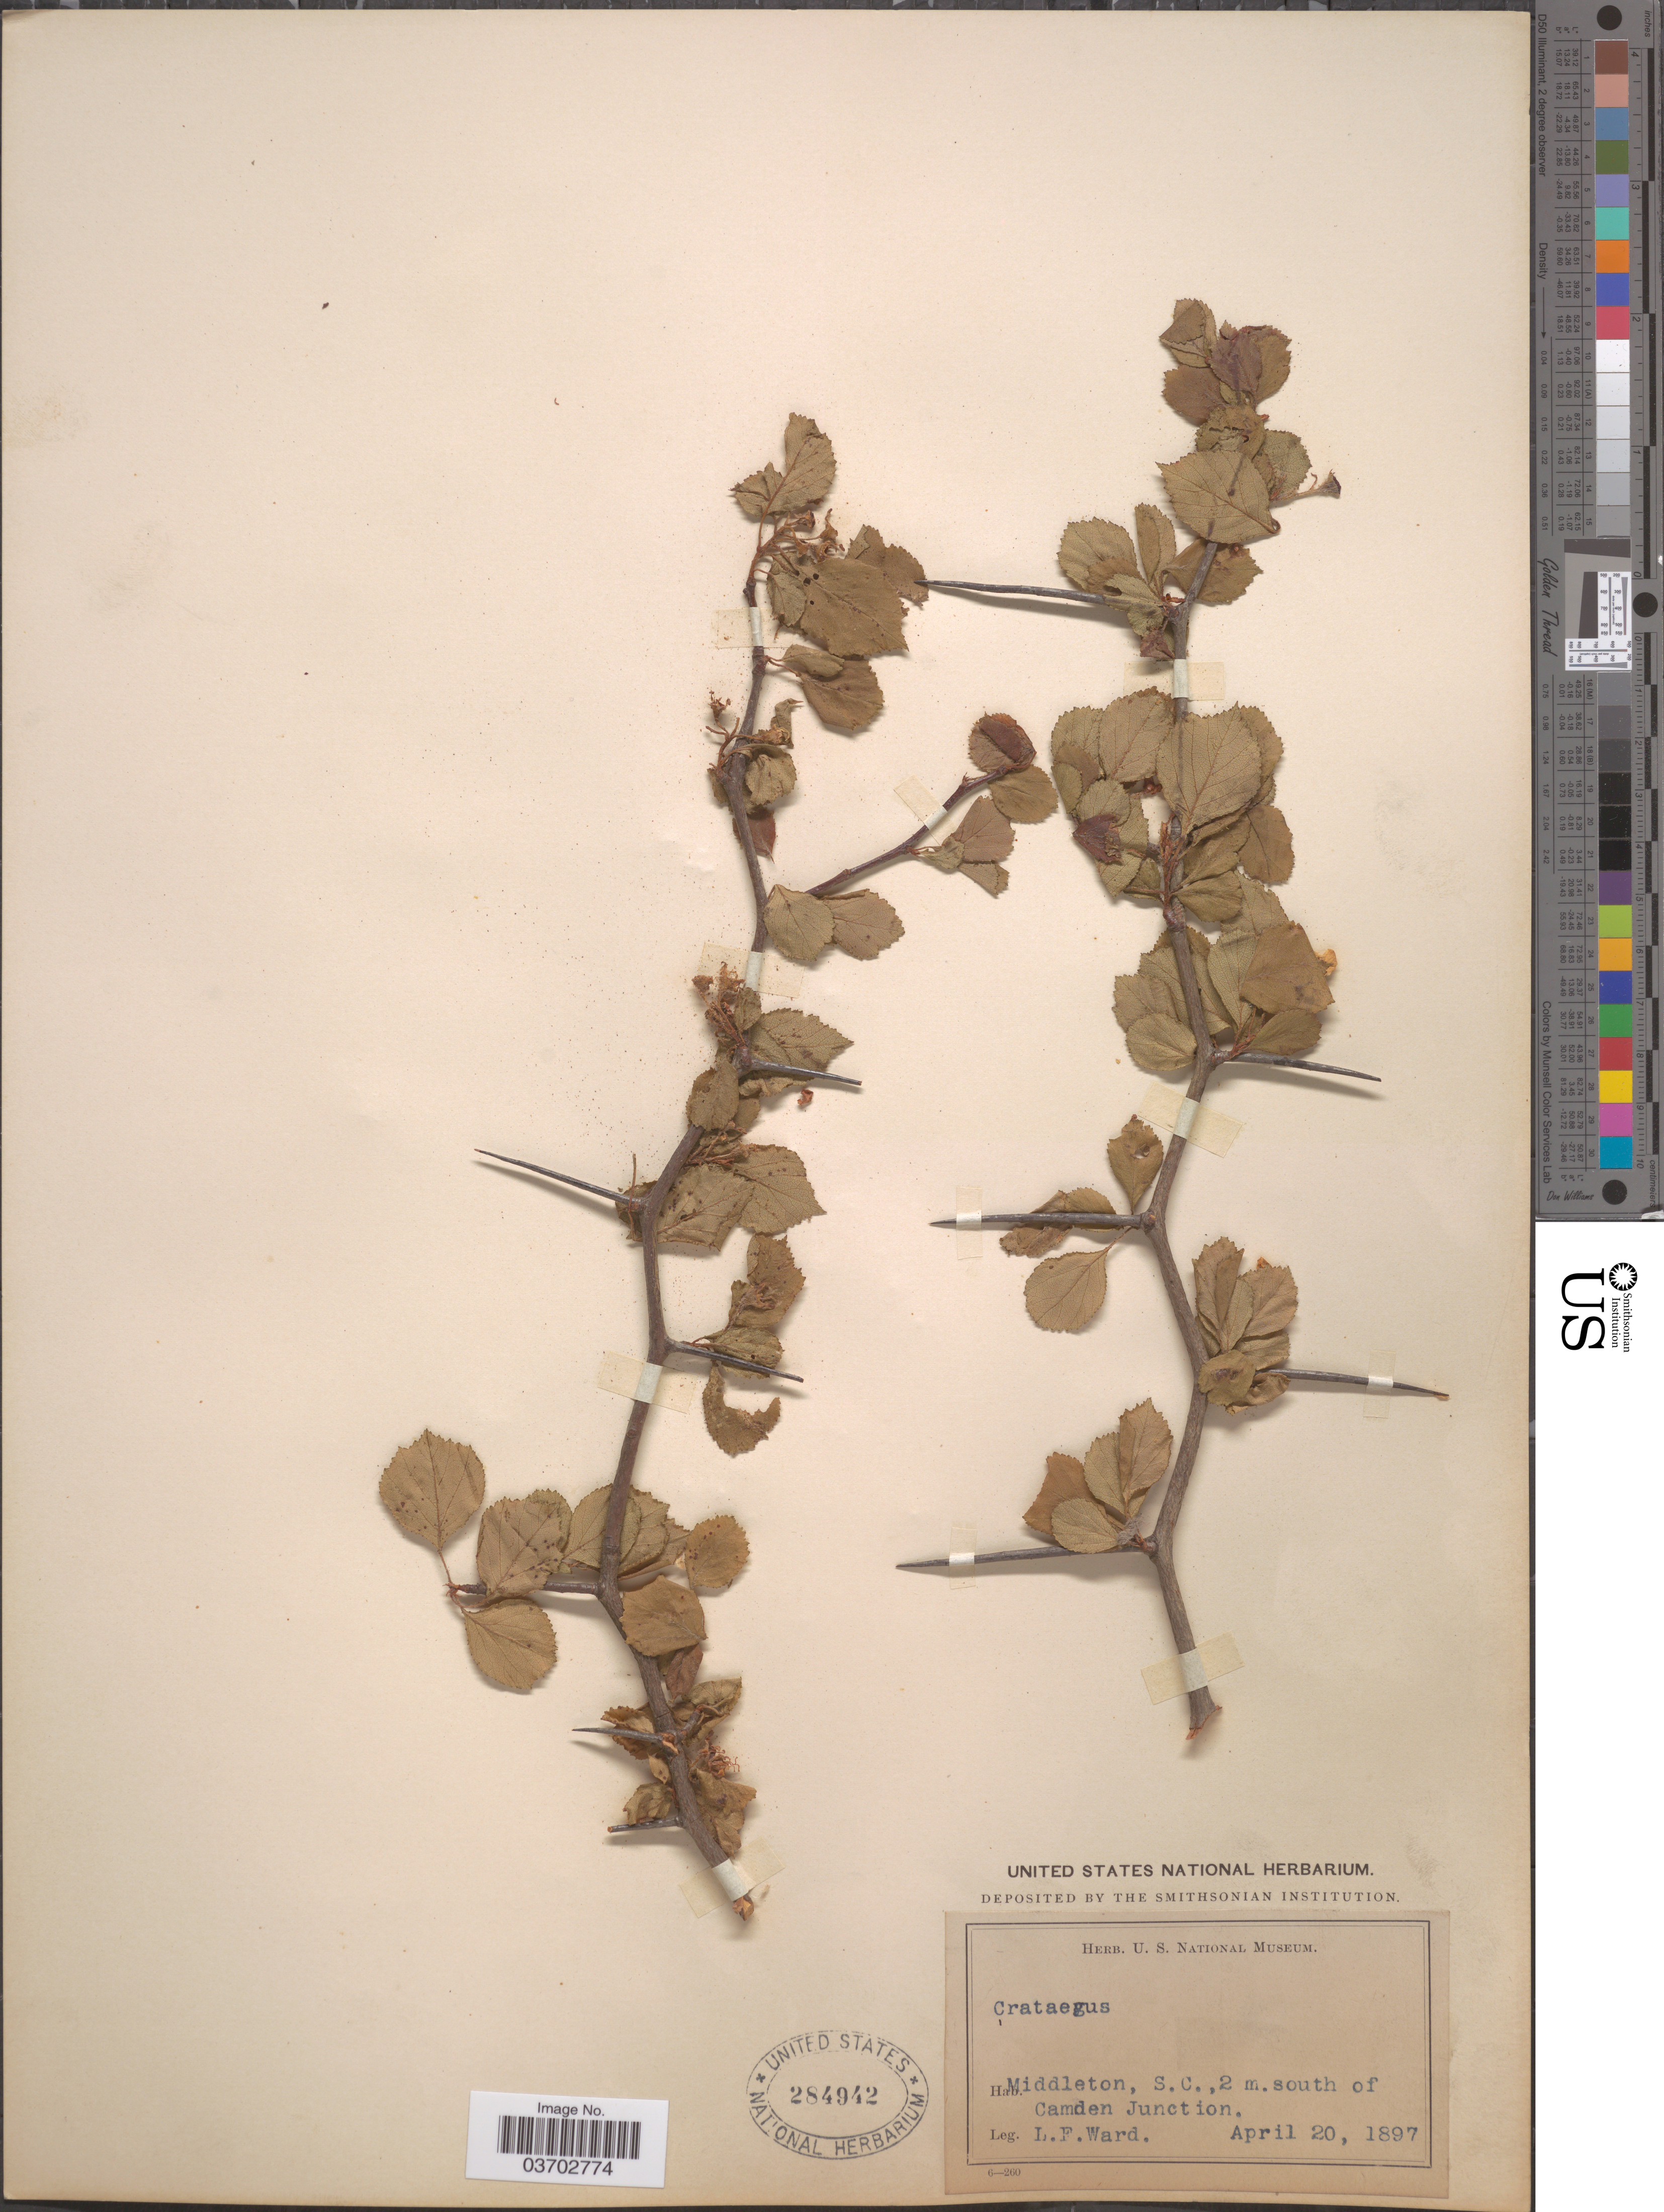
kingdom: Plantae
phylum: Tracheophyta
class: Magnoliopsida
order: Rosales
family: Rosaceae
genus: Crataegus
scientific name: Crataegus sp.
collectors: L. Ward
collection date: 1897-04-20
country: United States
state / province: South Carolina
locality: Middleton, 2 m. south of Camden Junction.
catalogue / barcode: US 284942